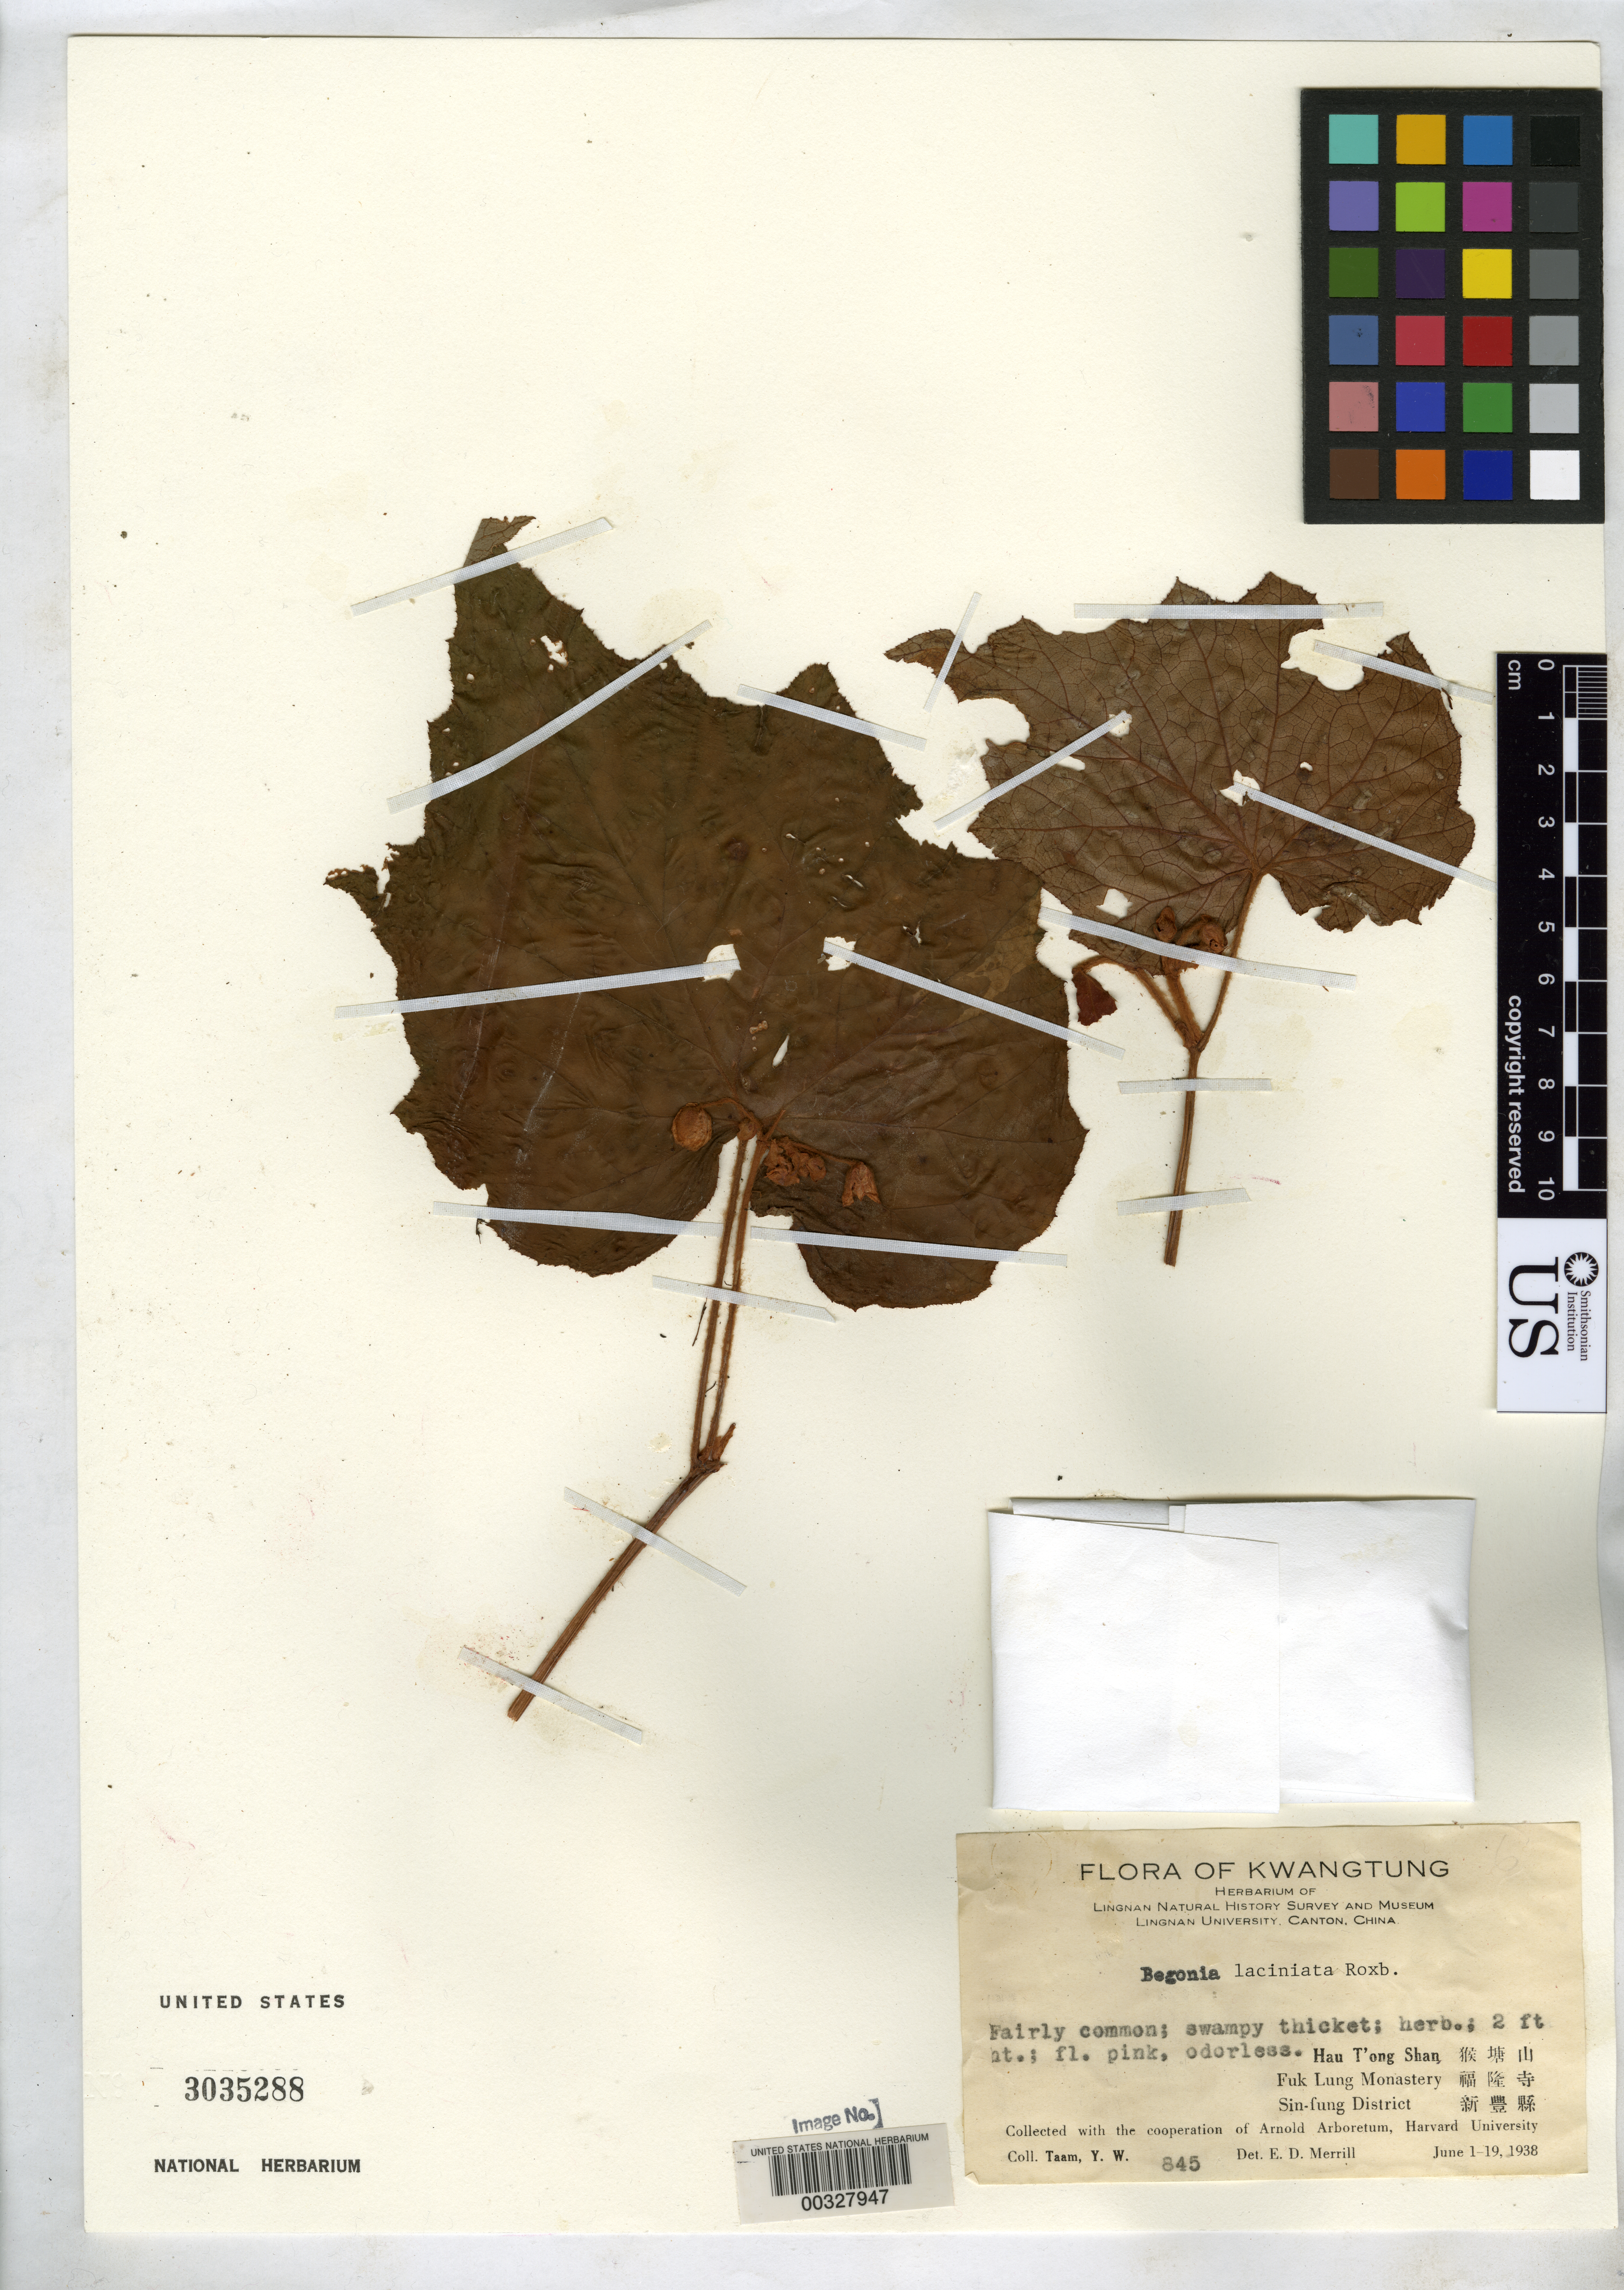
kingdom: Plantae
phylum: Tracheophyta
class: Magnoliopsida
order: Cucurbitales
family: Begoniaceae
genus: Begonia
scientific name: Begonia palmata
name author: D. Don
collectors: Y. W. Taam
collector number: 845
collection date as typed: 01 Jun 1938 to 19 Jun 1938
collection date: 1938-06-01/1938-06-19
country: China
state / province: Guangdong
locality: Sin fung dist., fuk lung monastery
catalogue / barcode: US 3035288